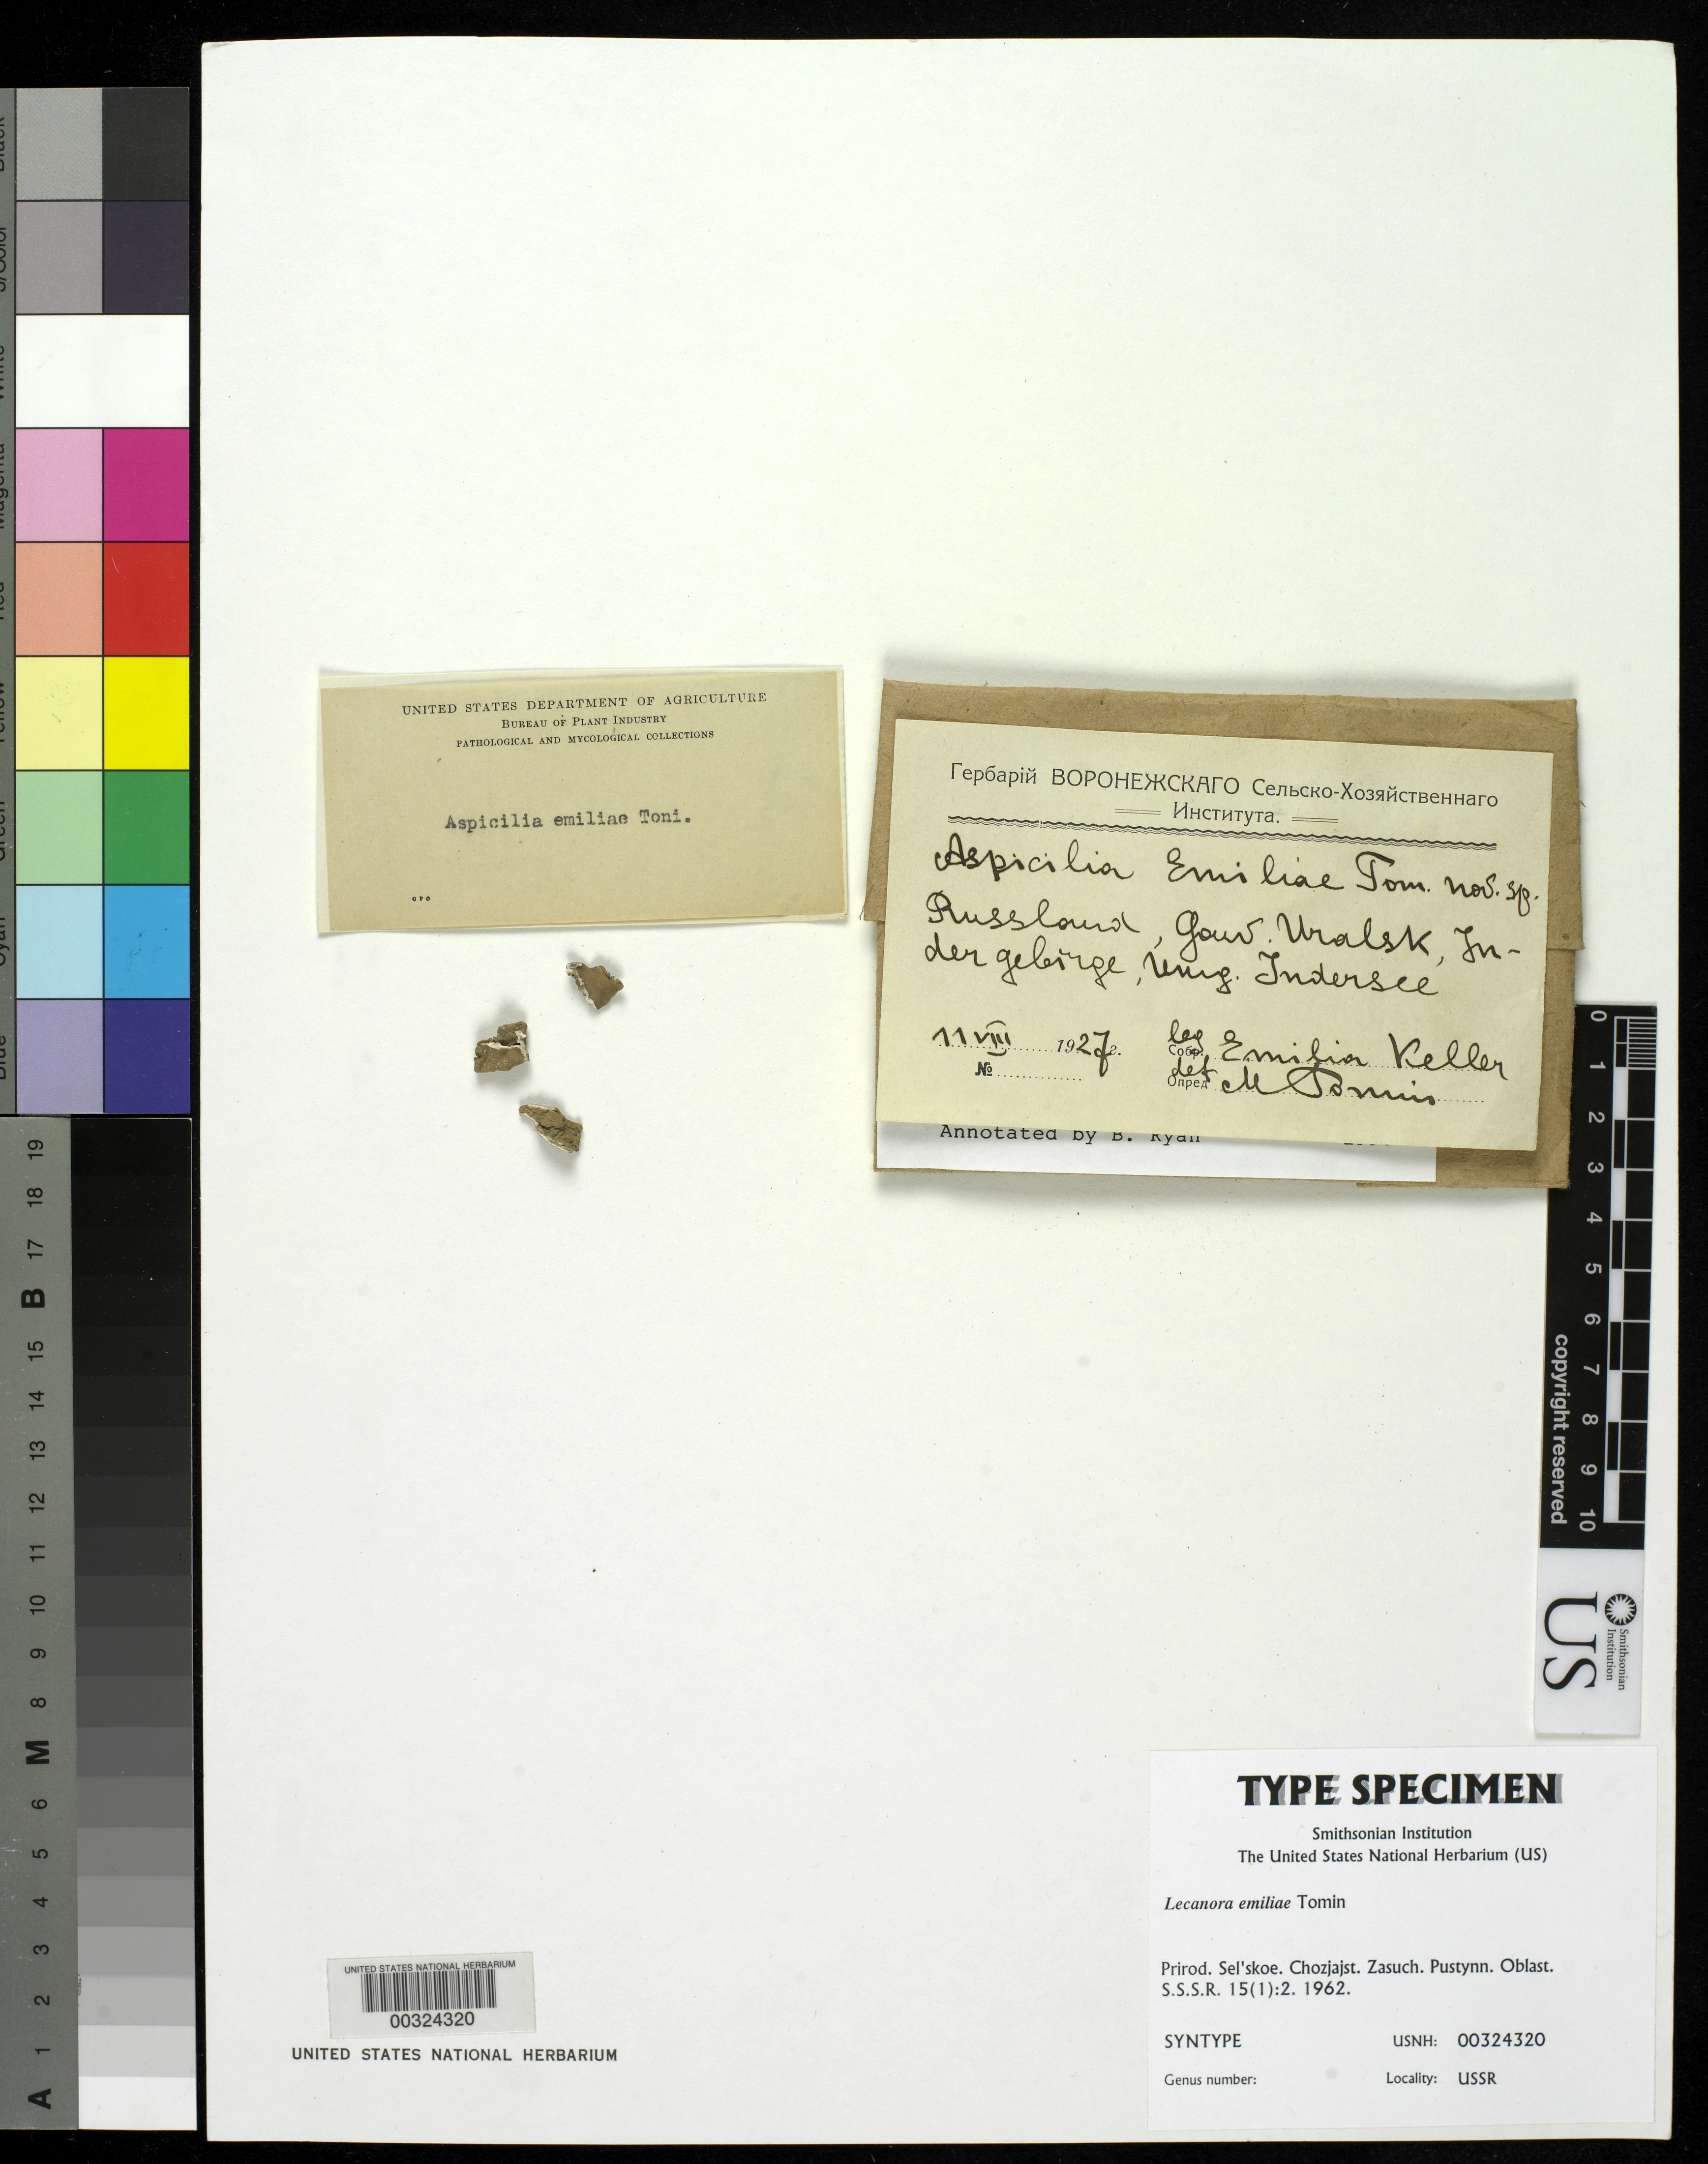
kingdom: Fungi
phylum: Ascomycota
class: Lecanoromycetes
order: Lecanorales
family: Lecanoraceae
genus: Lecanora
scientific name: Lecanora emiliae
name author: Tomin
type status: Syntype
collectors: E. Keller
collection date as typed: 11 Aug 1927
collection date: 1927-08-11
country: Kazakhstan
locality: Baskunczak, Gouv. Uralsk, Inder Gelerpe, Indersee.